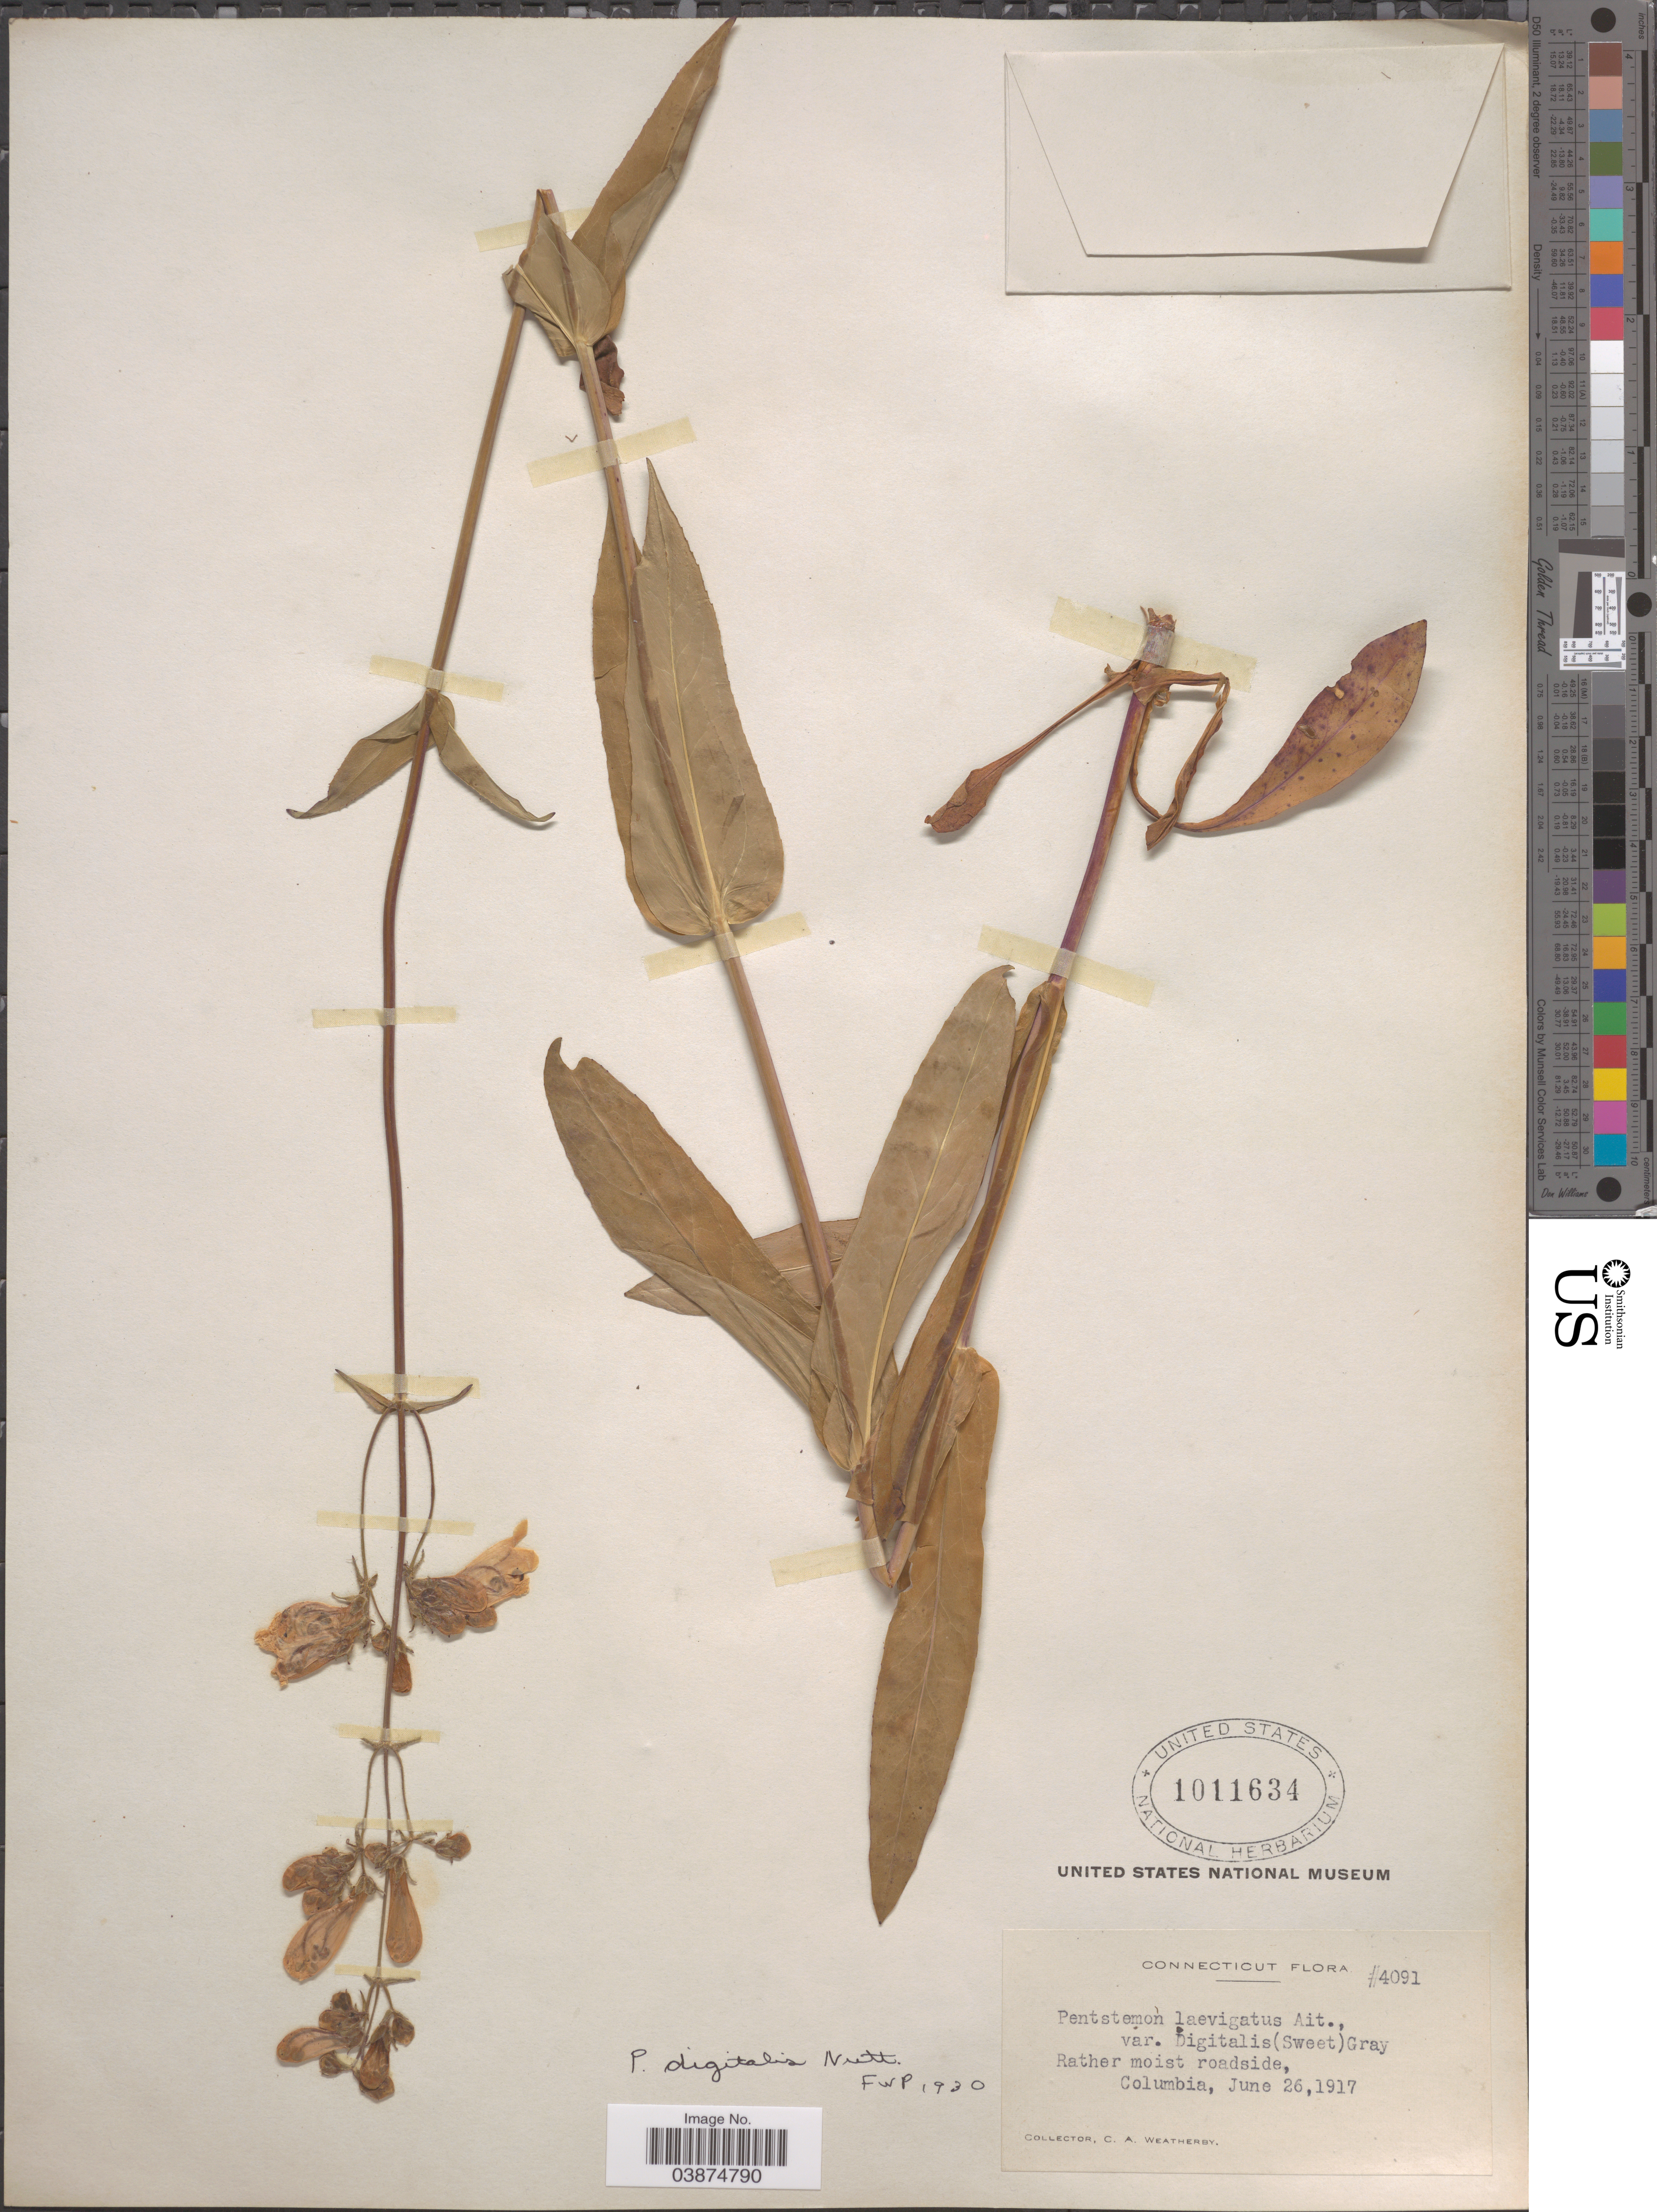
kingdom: Plantae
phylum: Tracheophyta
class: Magnoliopsida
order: Lamiales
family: Plantaginaceae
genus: Penstemon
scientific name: Penstemon digitalis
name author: Nutt. ex Sims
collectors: C. A. Weatherby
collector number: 4091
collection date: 1917-06-26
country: United States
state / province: Connecticut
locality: Columbia.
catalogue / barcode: US 1011634